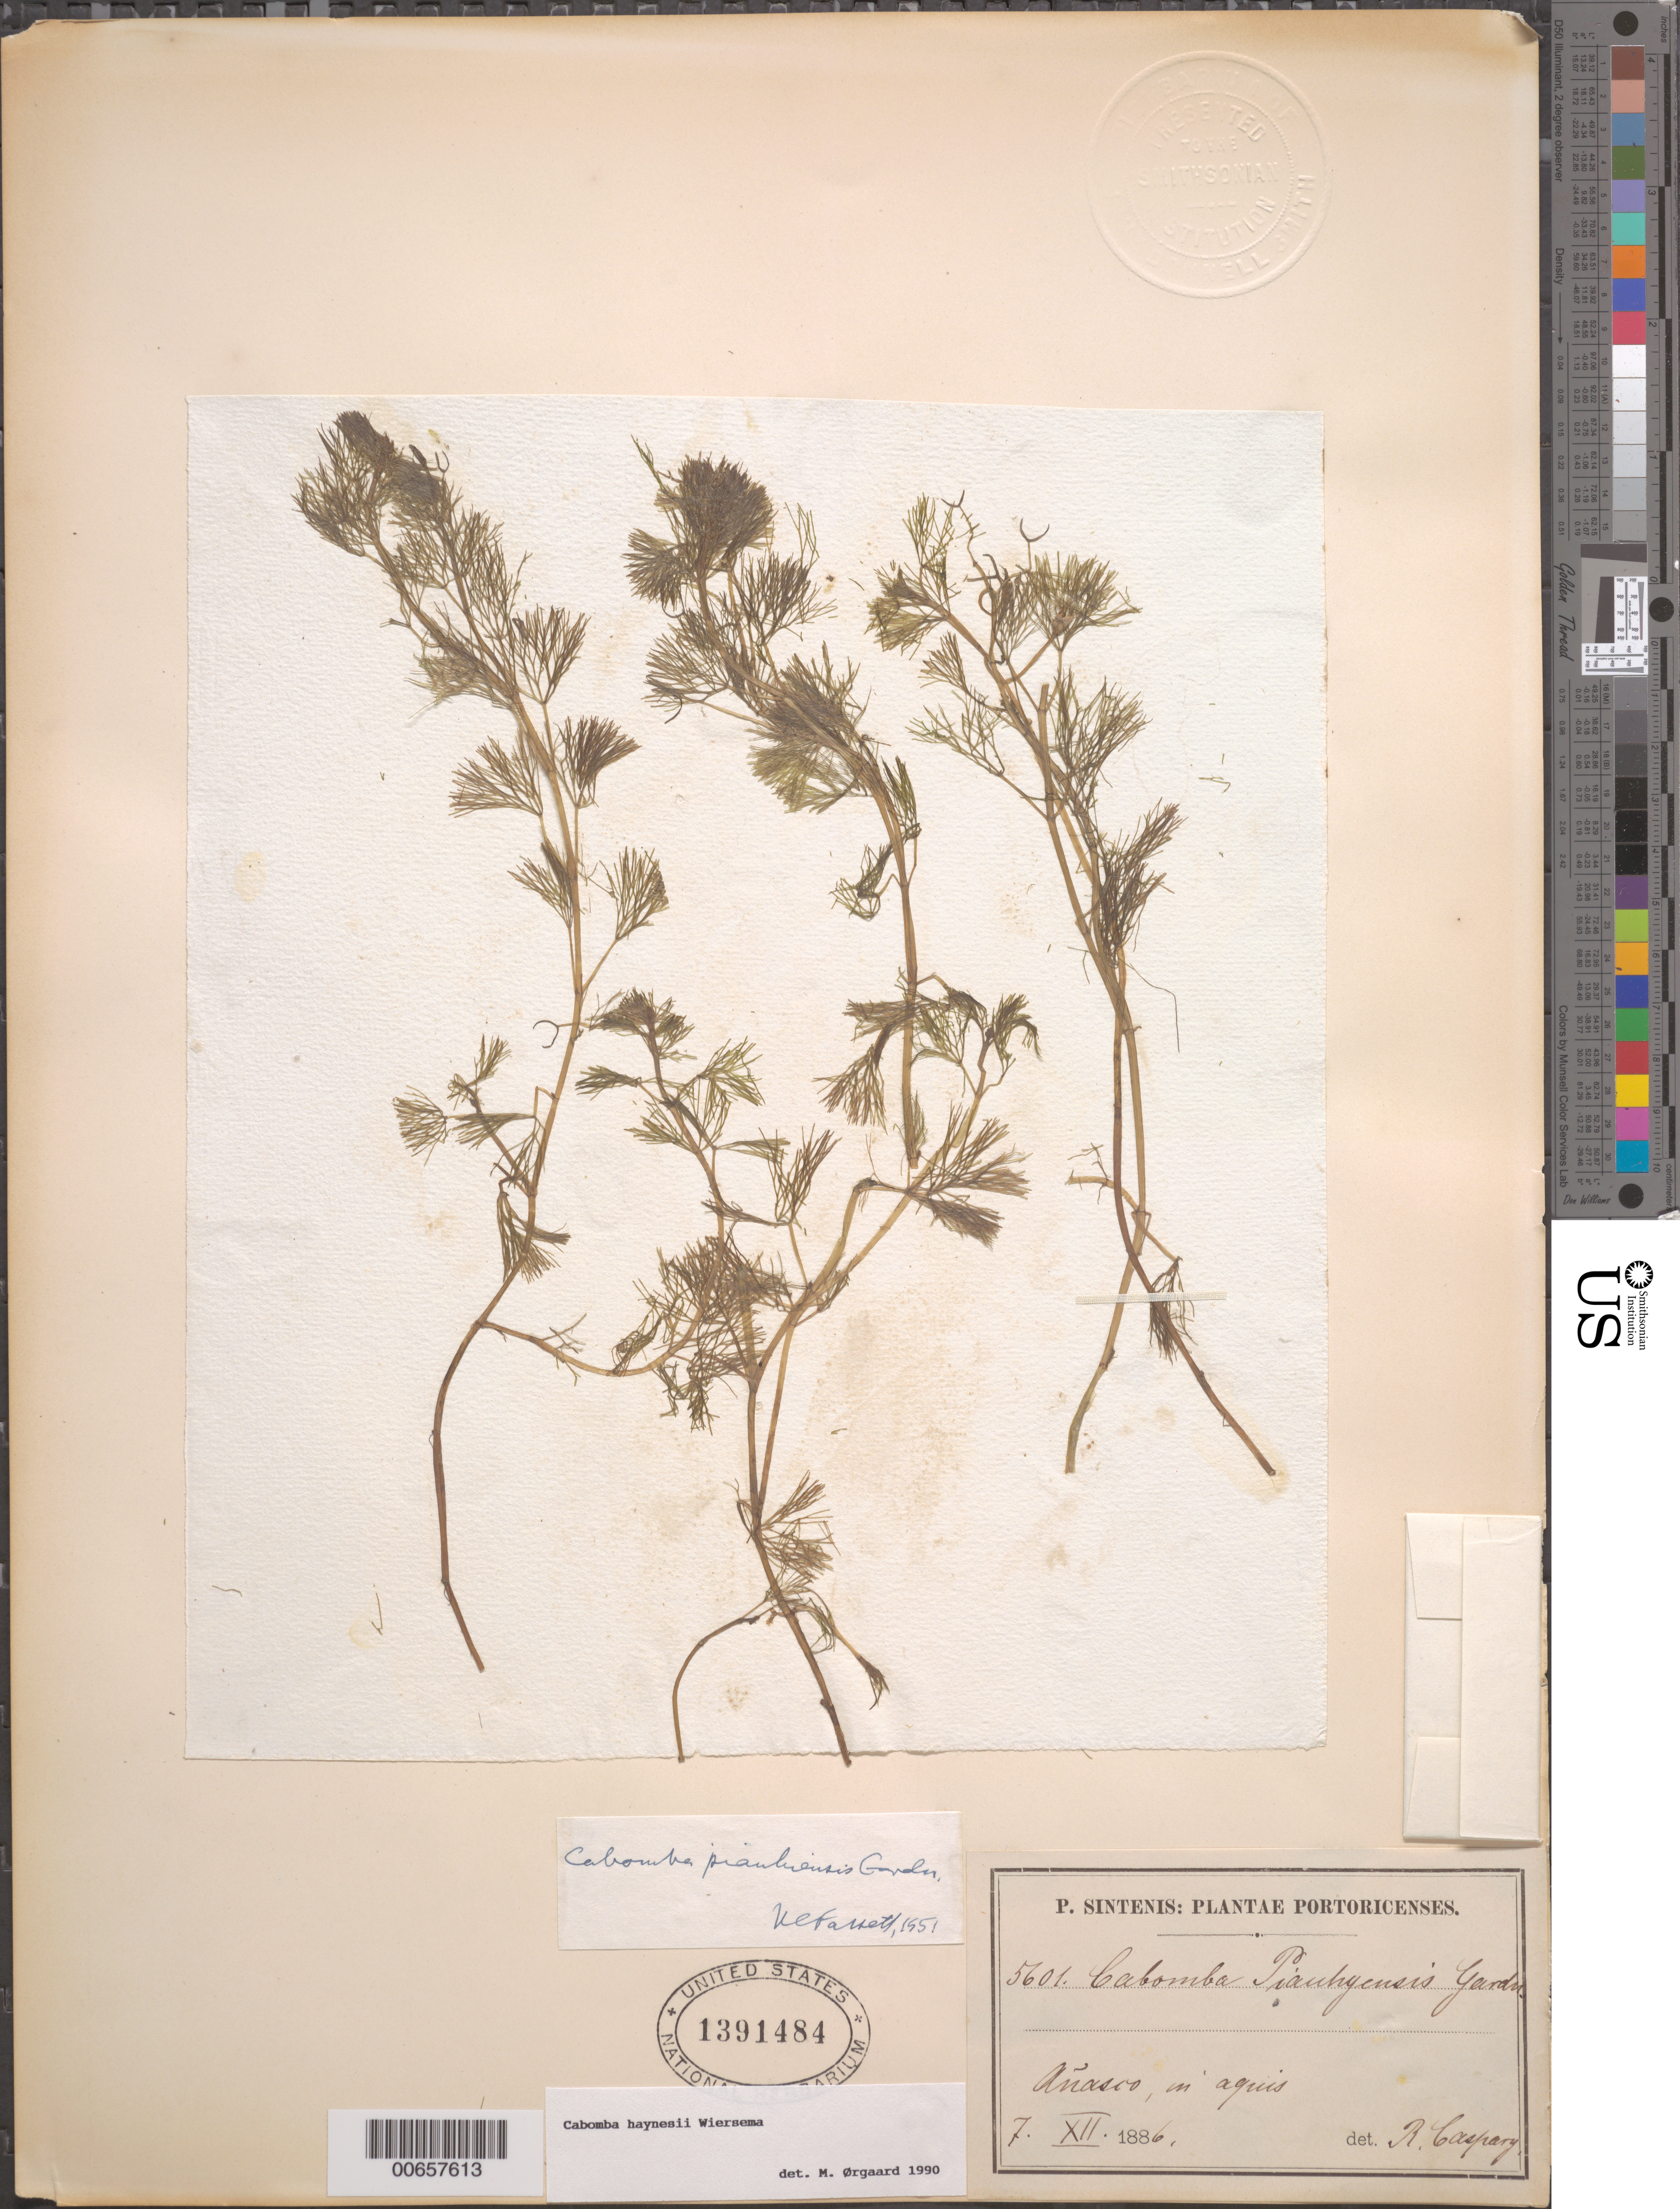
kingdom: Plantae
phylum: Tracheophyta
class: Magnoliopsida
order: Nymphaeales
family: Cabombaceae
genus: Cabomba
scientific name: Cabomba haynesii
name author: Wiersema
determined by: Ørgaard, M.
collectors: P. Sintenis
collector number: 5601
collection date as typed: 07 Dec 1886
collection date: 1886-12-07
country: Puerto Rico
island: Greater Antilles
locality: Añasco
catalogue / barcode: US 1391484